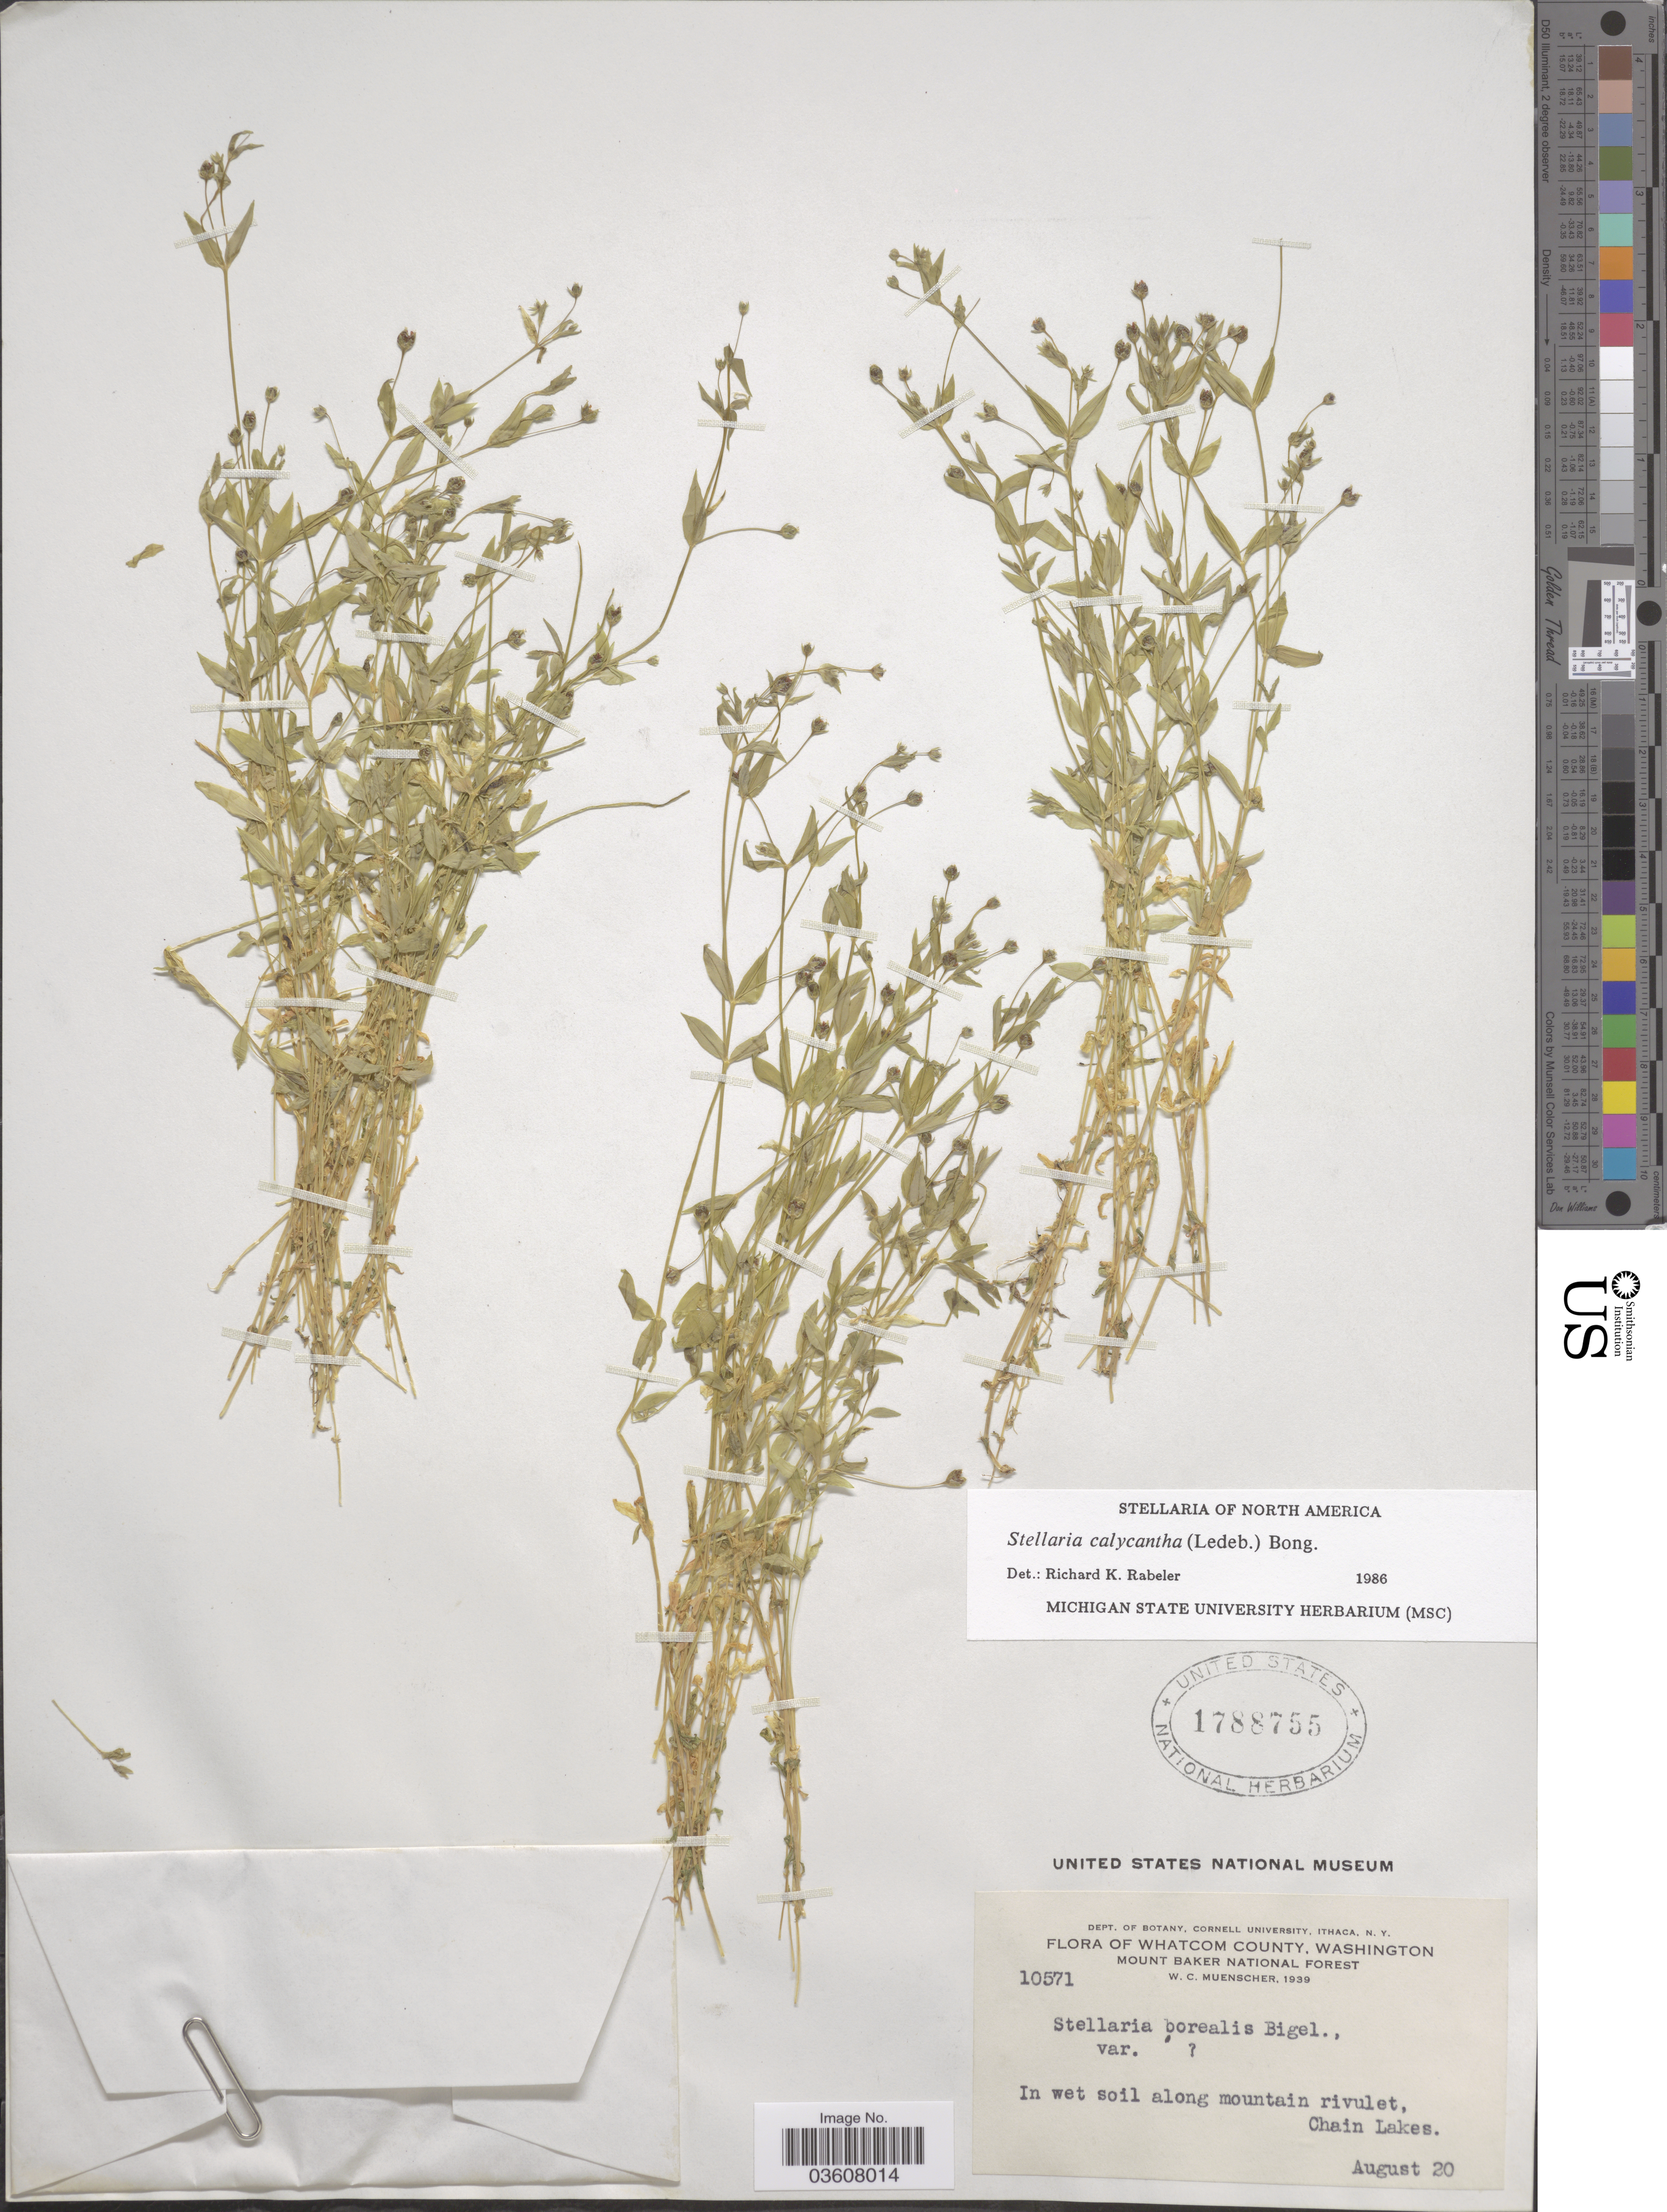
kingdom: Plantae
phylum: Tracheophyta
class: Magnoliopsida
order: Caryophyllales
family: Caryophyllaceae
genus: Stellaria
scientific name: Stellaria calycantha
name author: (Ledeb.) Bong.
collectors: W. Muenscher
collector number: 10571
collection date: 1939-08-20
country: United States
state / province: Washington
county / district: Whatcom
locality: Whatcom County, Mount Baker National Forest. In wet soil along mountain rivulet, Chain Lakes.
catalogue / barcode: US 1788755